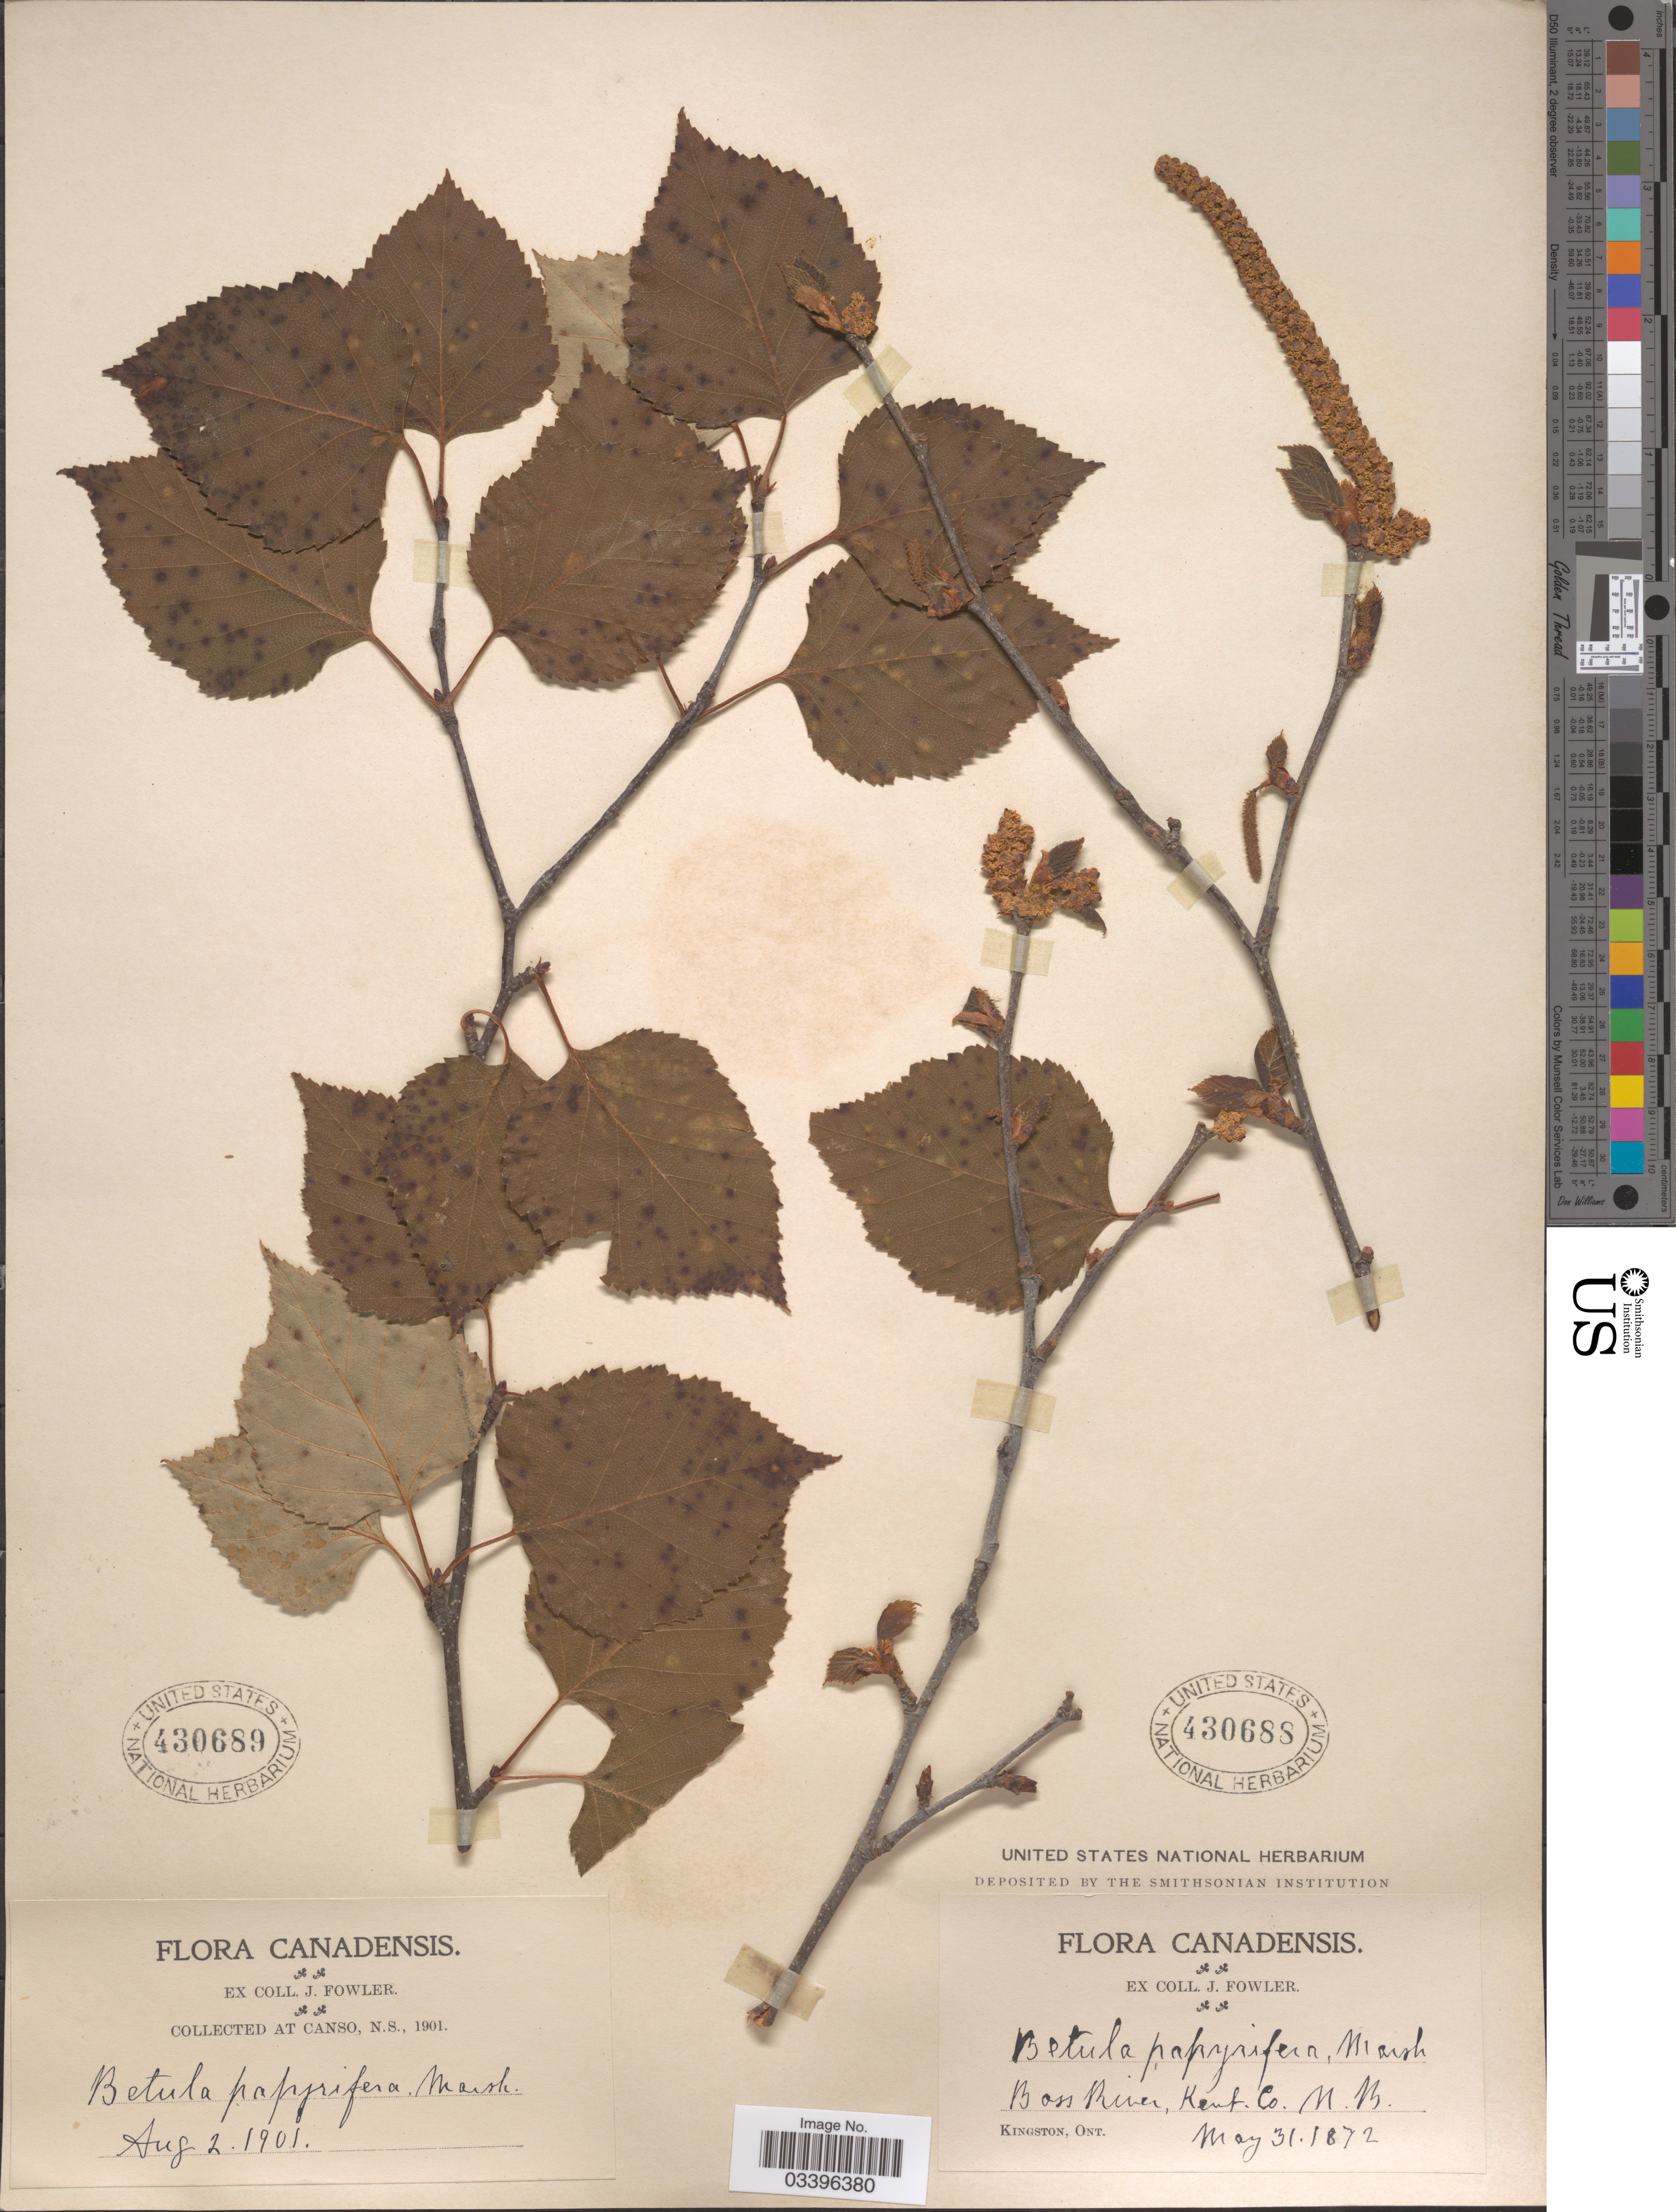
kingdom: Plantae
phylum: Tracheophyta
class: Magnoliopsida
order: Fagales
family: Betulaceae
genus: Betula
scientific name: Betula papyrifera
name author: Marshall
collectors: J. Fowler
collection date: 1901-08-02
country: Canada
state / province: Nova Scotia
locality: Canso, N.S.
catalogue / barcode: US 430689